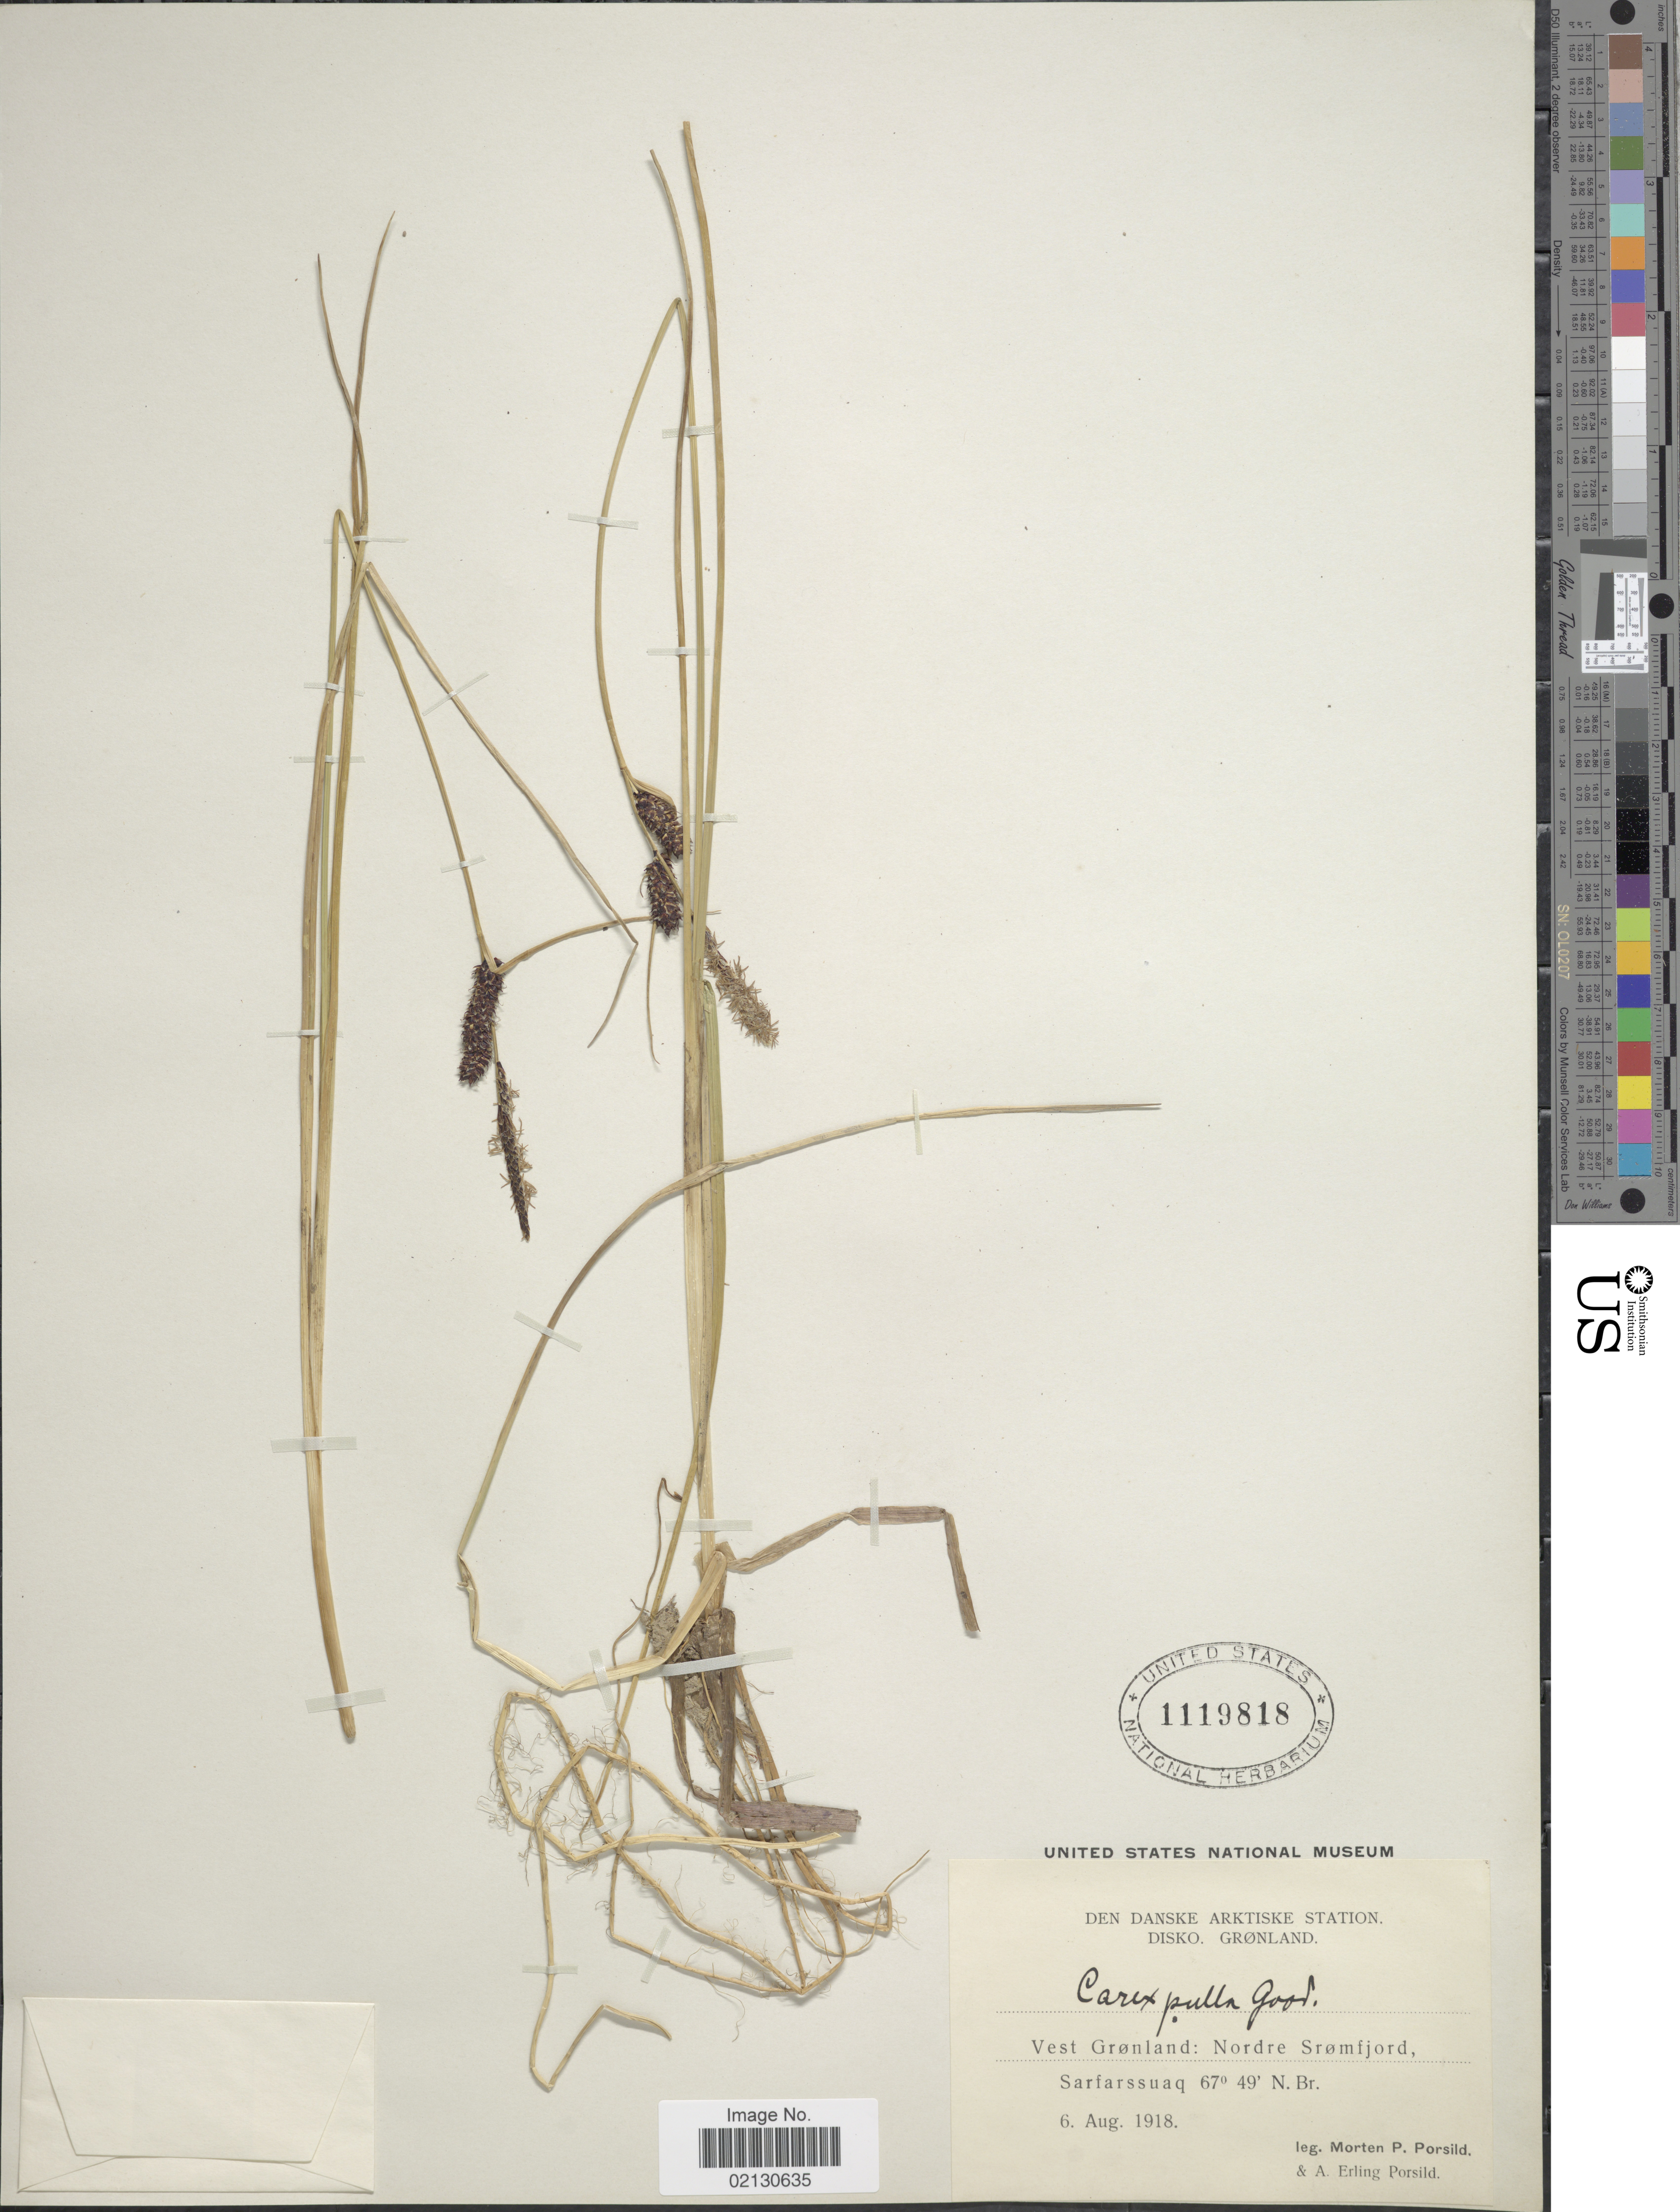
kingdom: Plantae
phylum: Tracheophyta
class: Liliopsida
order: Poales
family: Cyperaceae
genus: Carex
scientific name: Carex saxatilis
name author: L.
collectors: M. P. Porsild & A. E. Porsild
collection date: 1918-08-06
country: Greenland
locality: Vest. Grønland: Nordre Srømfjord, Sarfassuaq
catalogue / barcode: US 1119818